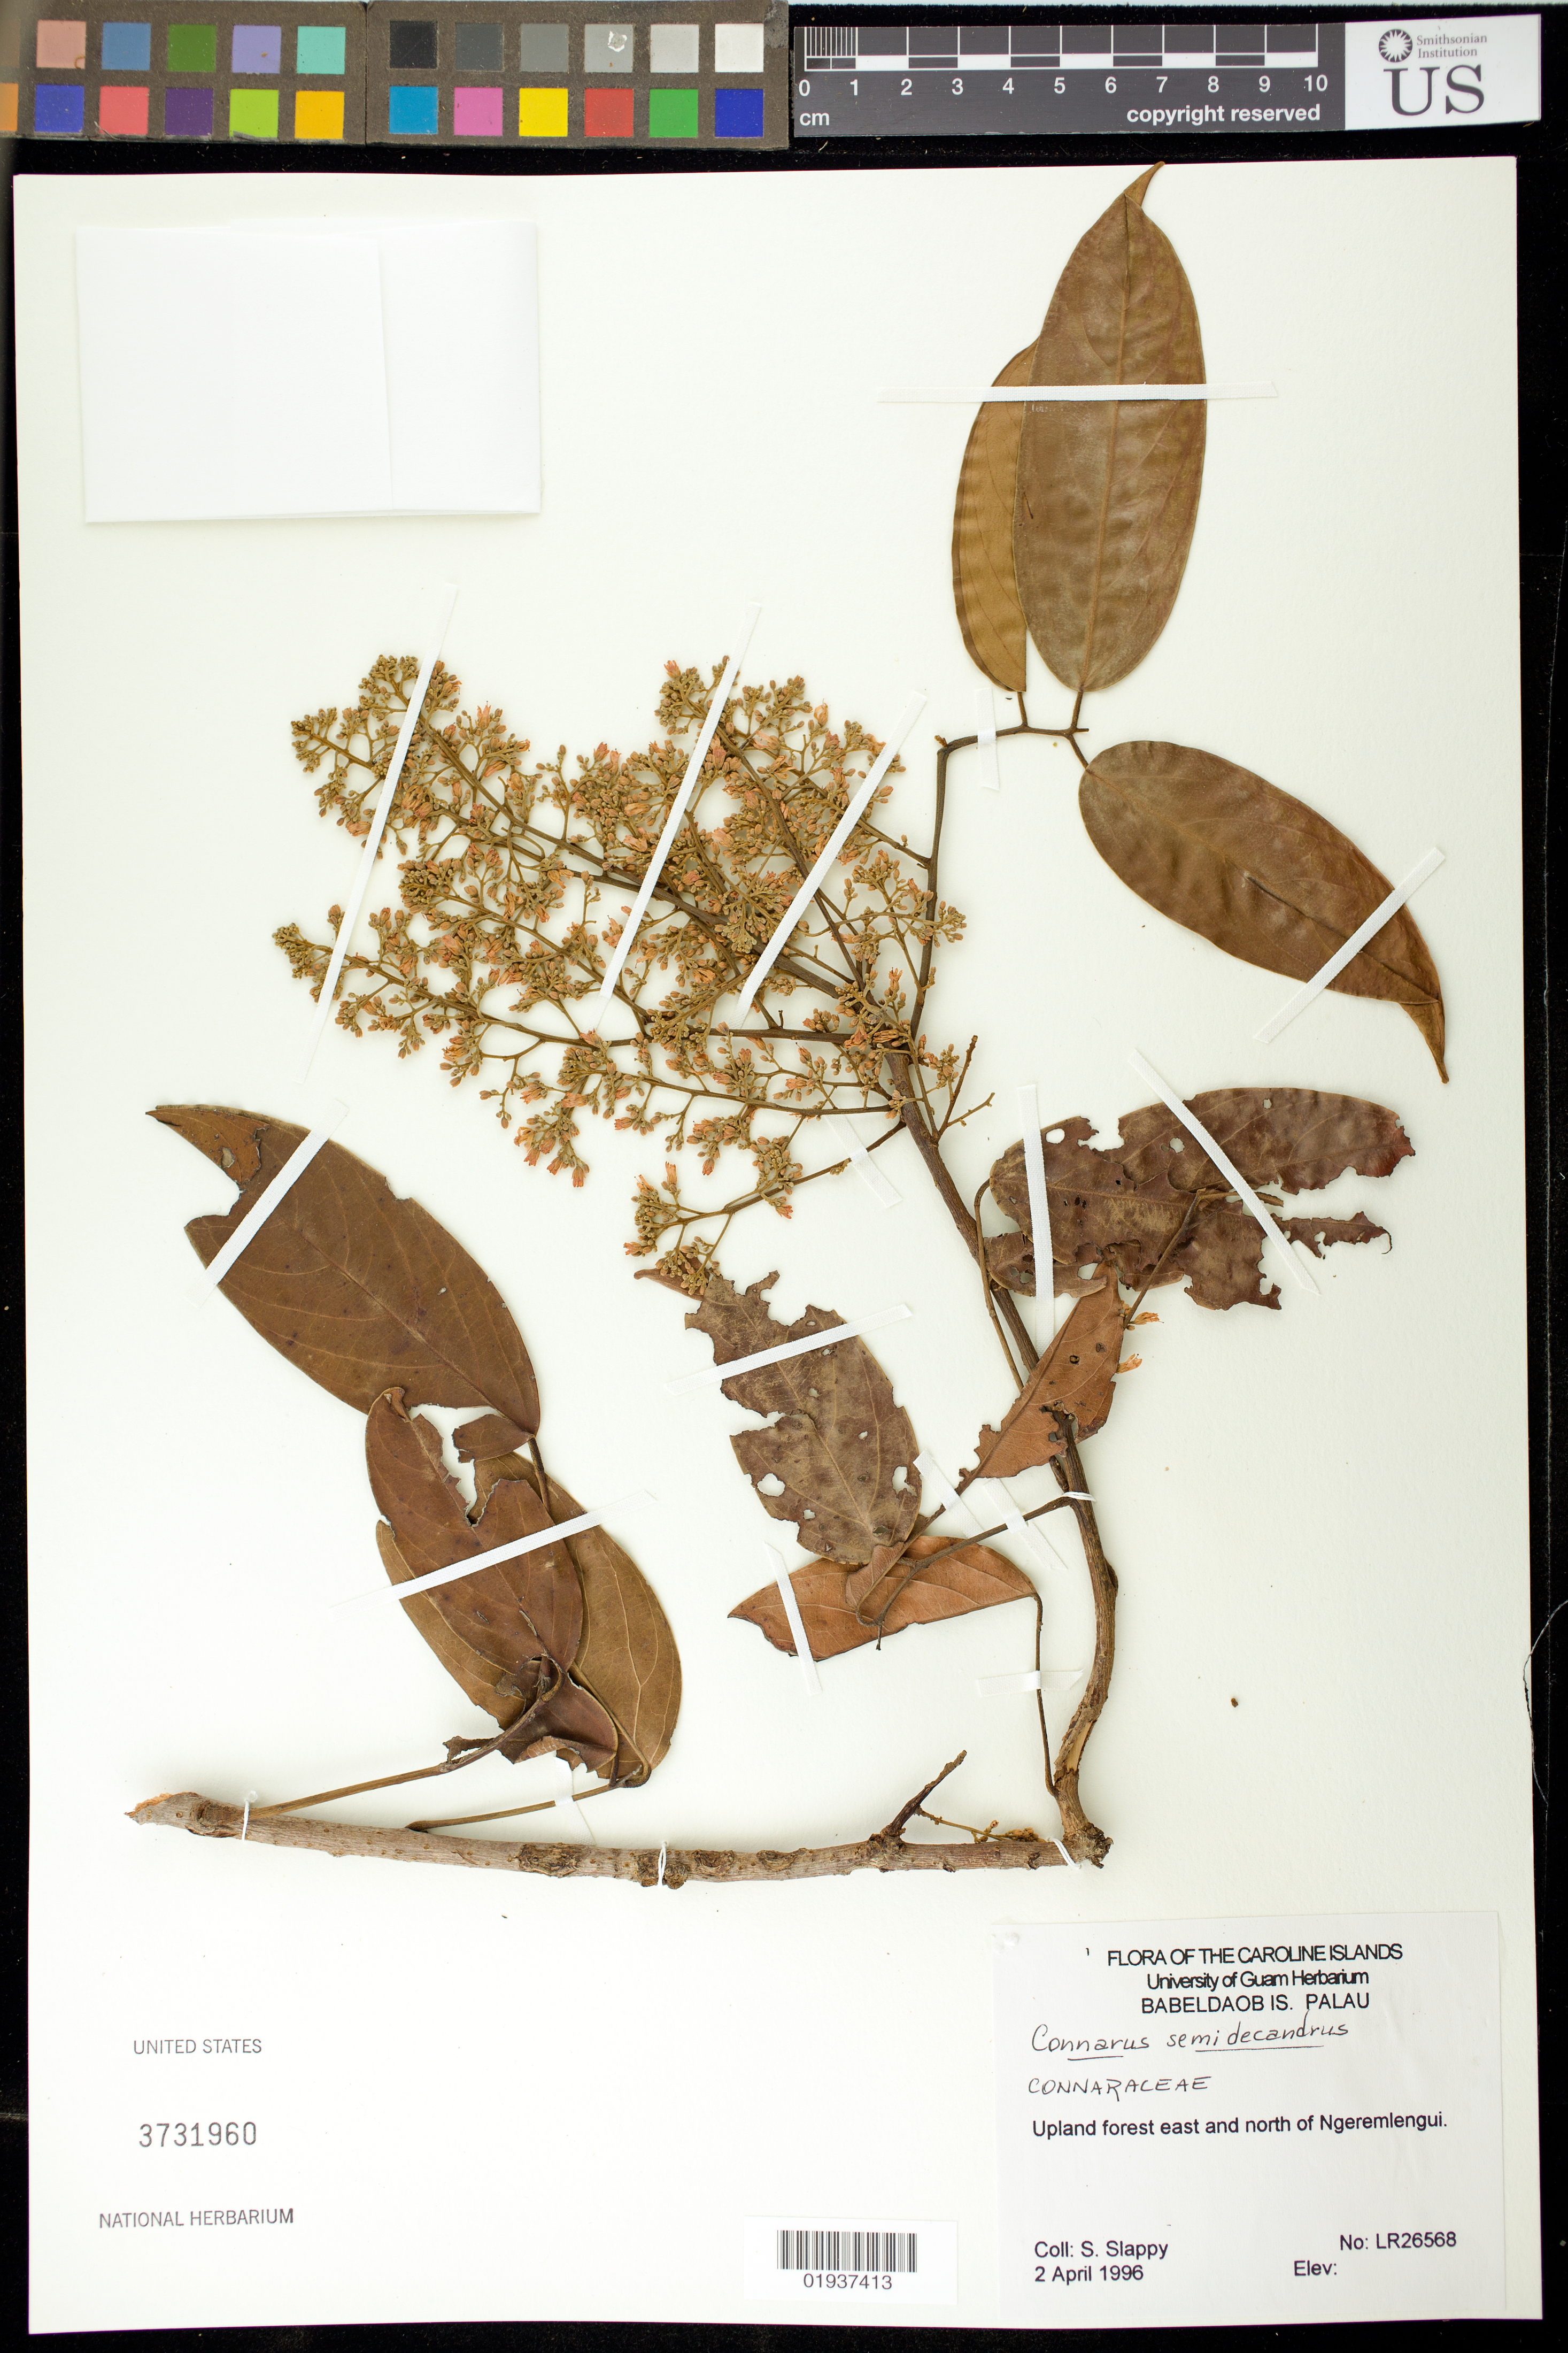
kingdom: Plantae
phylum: Tracheophyta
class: Magnoliopsida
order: Oxalidales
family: Connaraceae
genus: Connarus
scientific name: Connarus semidecandrus var. gaudichaudii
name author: (DC.) Fosberg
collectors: S. Slappy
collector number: LR26568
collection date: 1996-04-02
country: Palau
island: Babeldaob [Babelthuap]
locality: Babledaob Is. Palau, Forest east and north of Ngeremlengui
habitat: Upland forest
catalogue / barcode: US 3731960